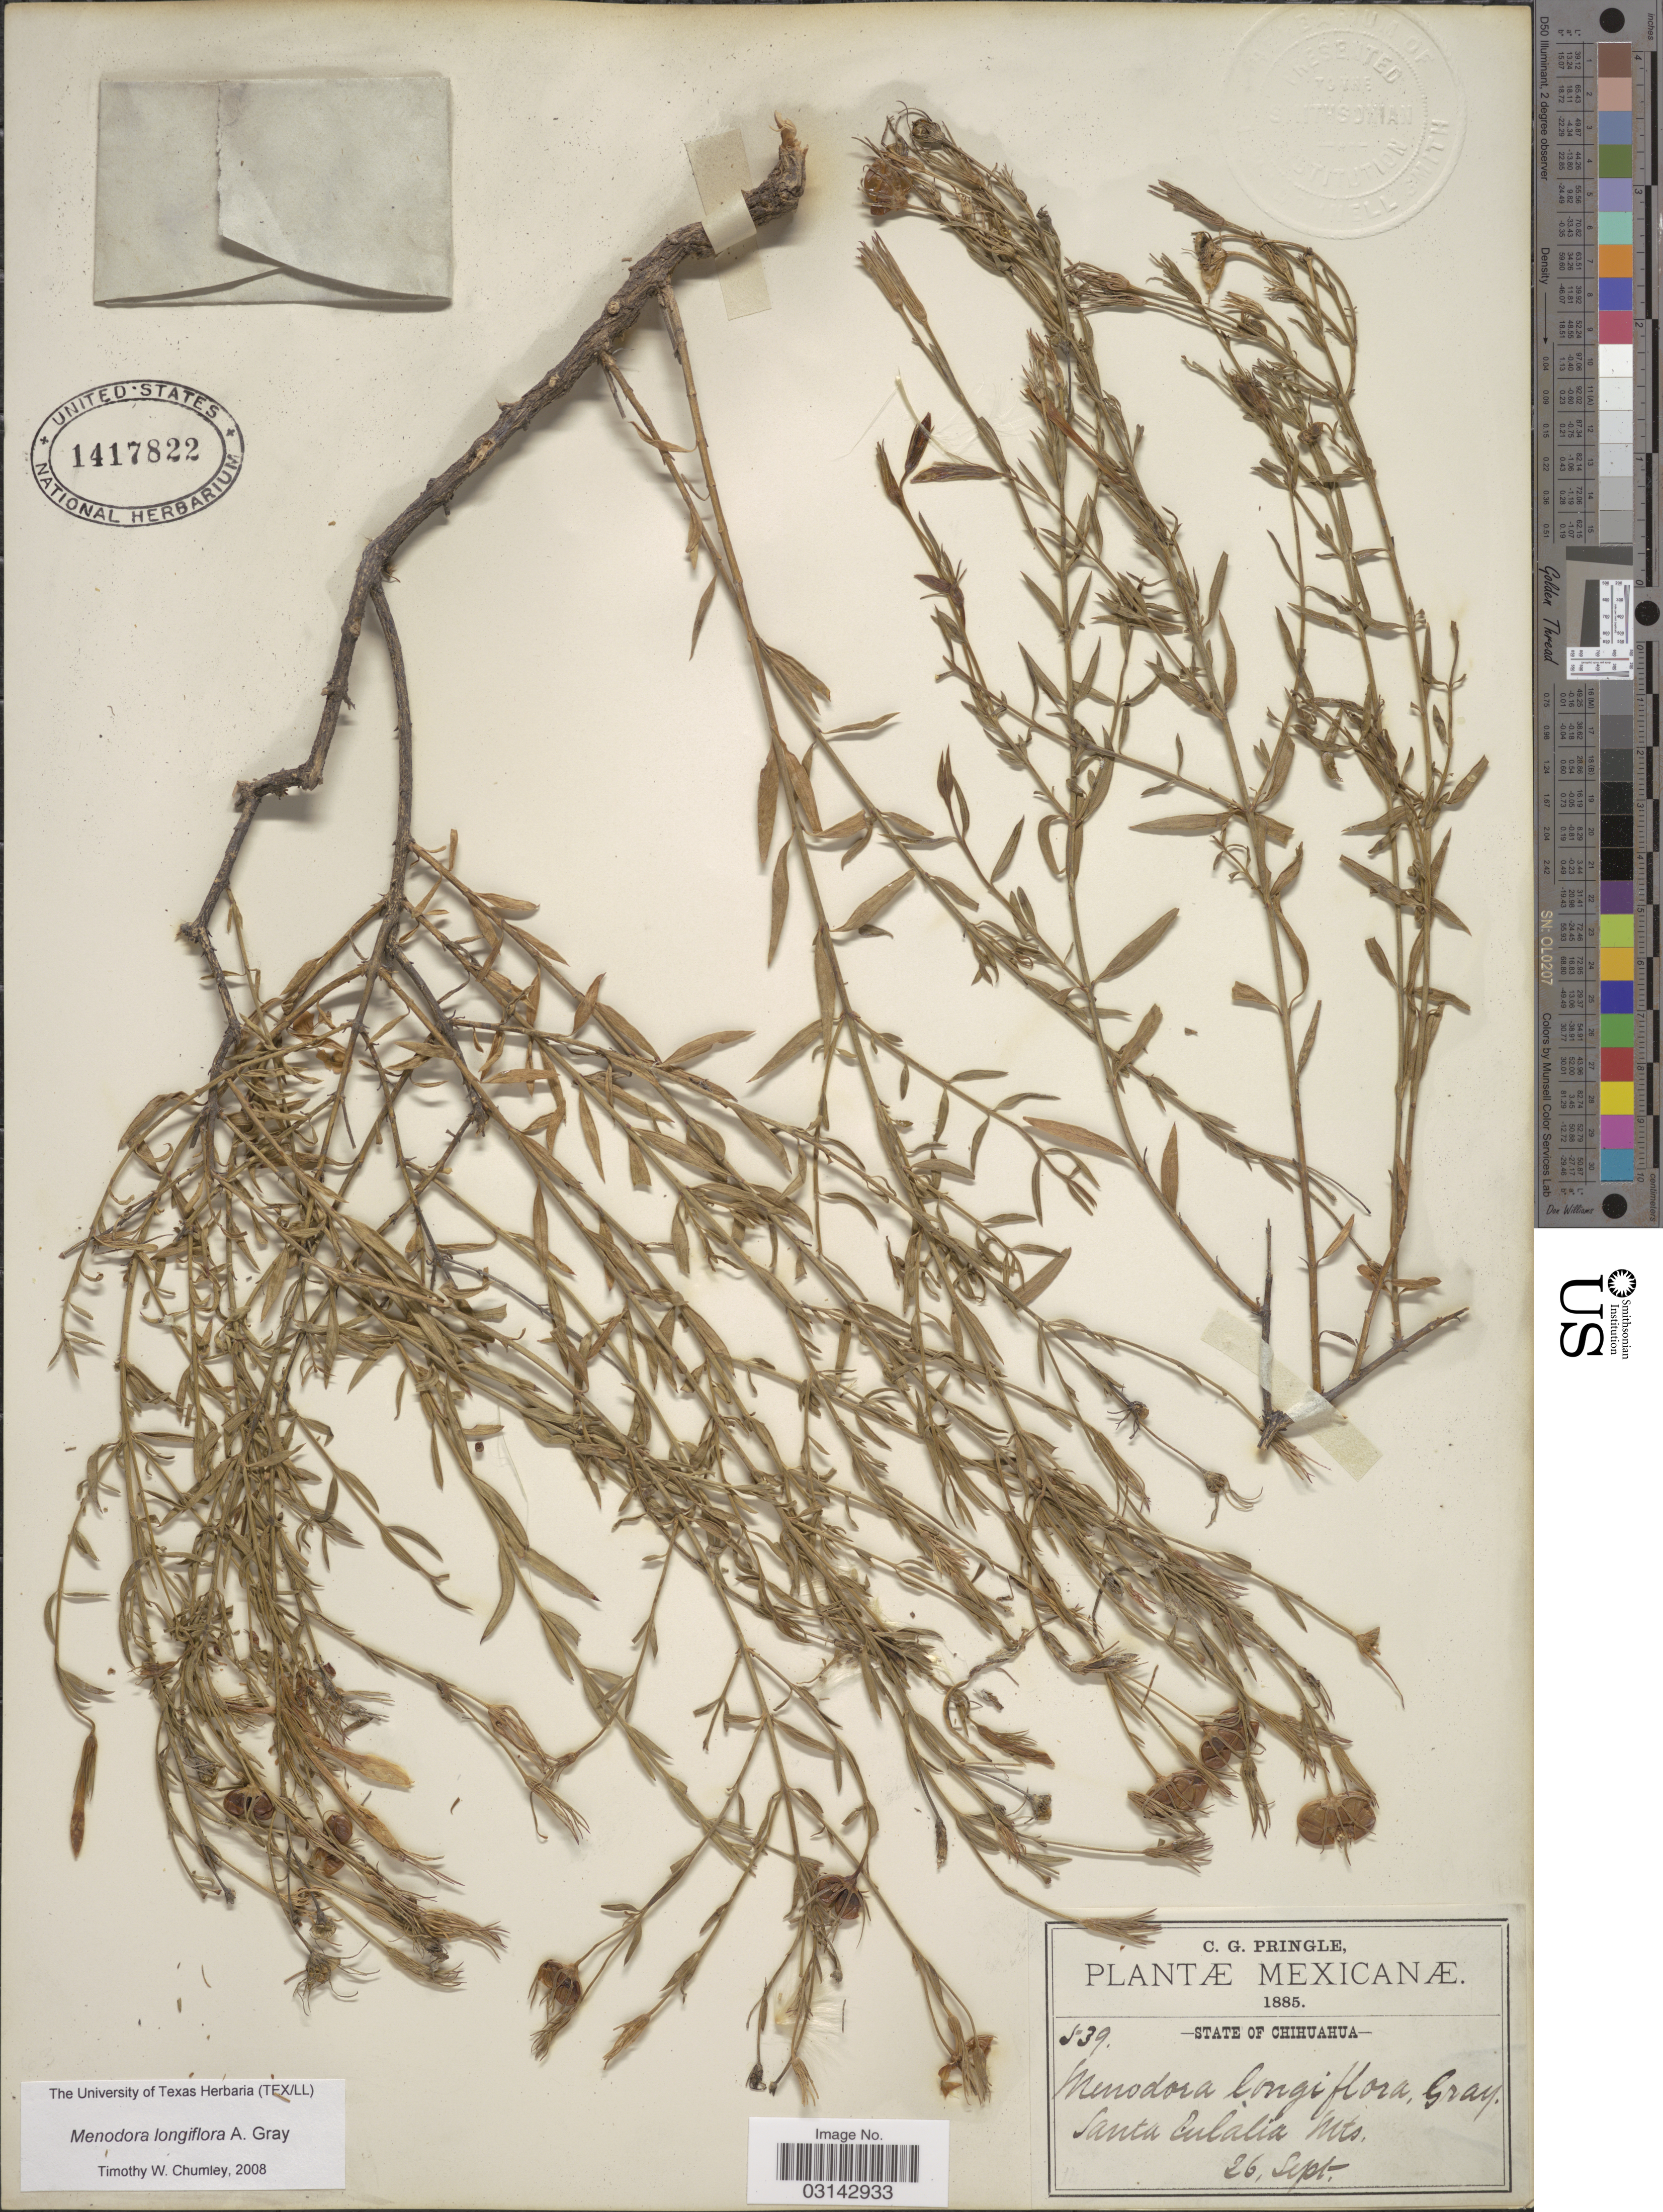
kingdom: Plantae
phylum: Tracheophyta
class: Magnoliopsida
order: Lamiales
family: Oleaceae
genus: Menodora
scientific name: Menodora longiflora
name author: A. Gray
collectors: C. G. Pringle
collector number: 539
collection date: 1885-09-26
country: Mexico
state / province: Chihuahua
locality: Santa Culalia Mts.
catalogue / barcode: US 1417822